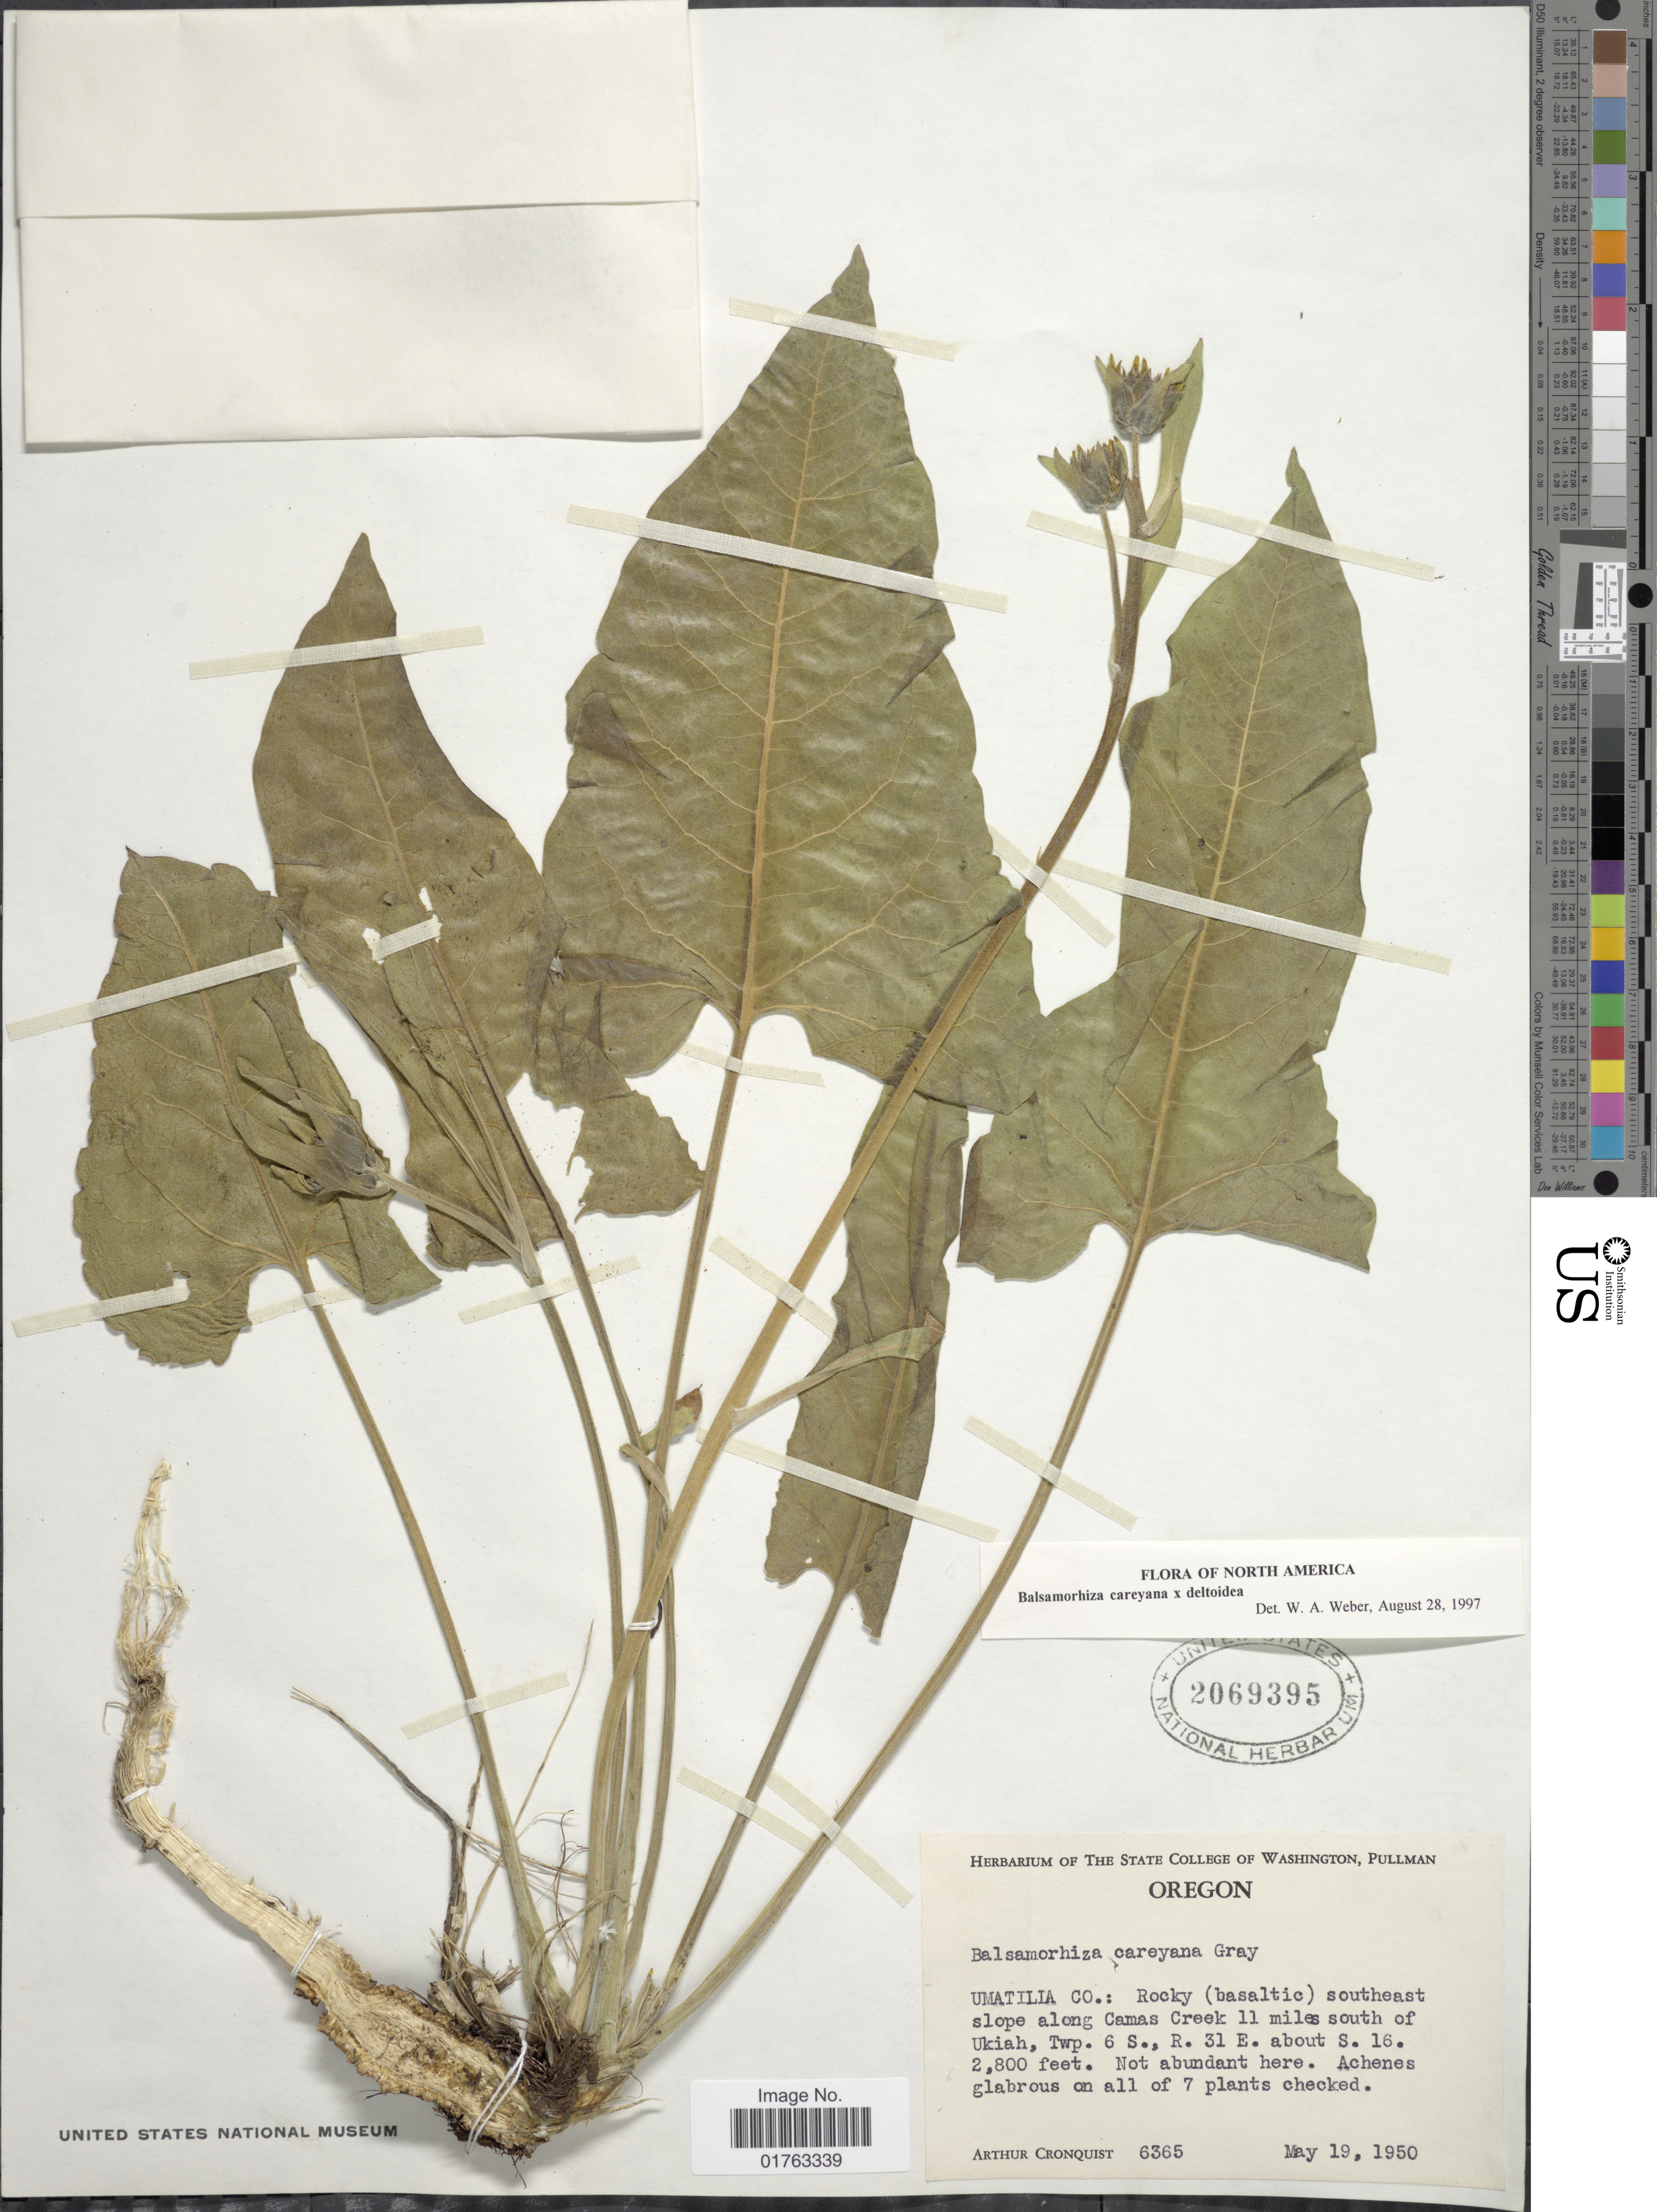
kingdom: Plantae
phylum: Tracheophyta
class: Magnoliopsida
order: Asterales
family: Asteraceae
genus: Balsamorhiza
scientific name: Balsamorhiza careyana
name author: A. Gray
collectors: A. J. Cronquist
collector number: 6365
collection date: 1950-05-19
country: United States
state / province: Oregon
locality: Umatilia Co.: Rocky (basaltic) southeast slope along Camas Creek 11 miles south of Ukiah, Twp. 6 S., R. 31 E. about S. 16.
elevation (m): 853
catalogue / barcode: US 2069395